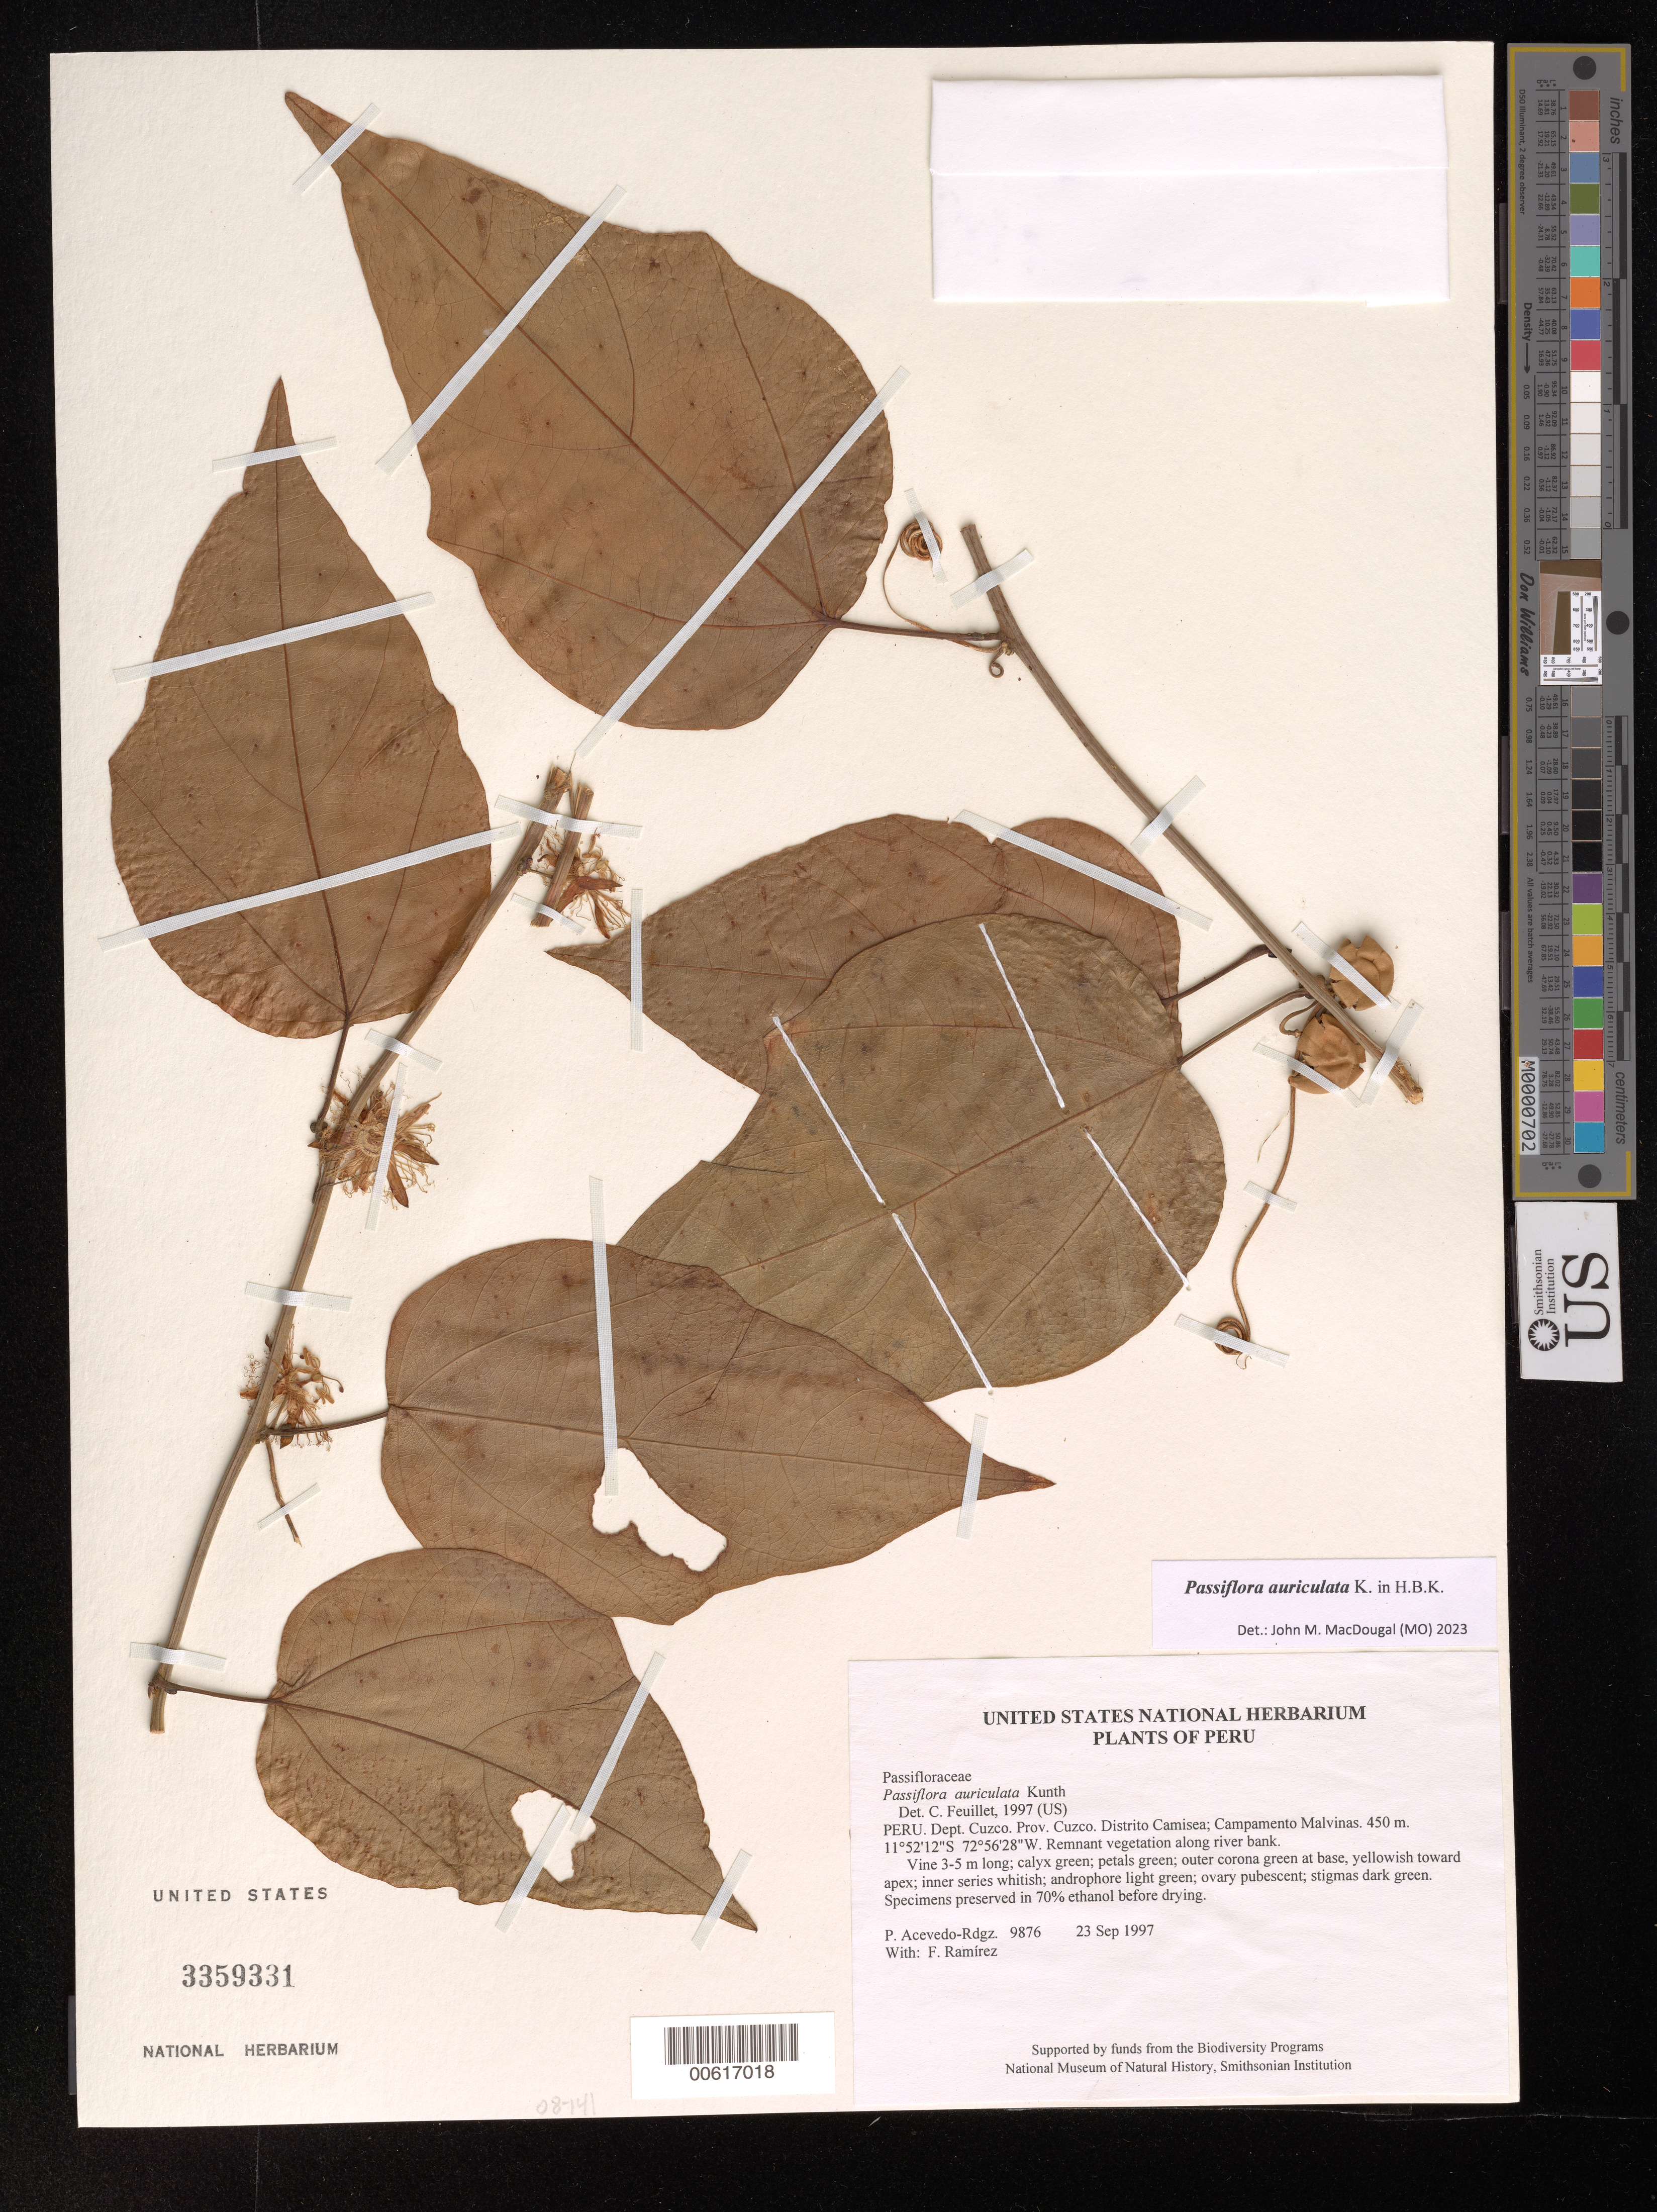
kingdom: Plantae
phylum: Tracheophyta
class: Magnoliopsida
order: Malpighiales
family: Passifloraceae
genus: Passiflora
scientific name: Passiflora auriculata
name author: Kunth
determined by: Feuillet, C.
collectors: P. Acevedo-Rodr. & F. Ramirez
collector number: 9876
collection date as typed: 23 Sep 1997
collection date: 1997-09-23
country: Peru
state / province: Cusco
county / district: Cusco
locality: Distrito Camisea; Campamento Malvinas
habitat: Remnant vegetation along river bank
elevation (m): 450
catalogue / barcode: US 3359331